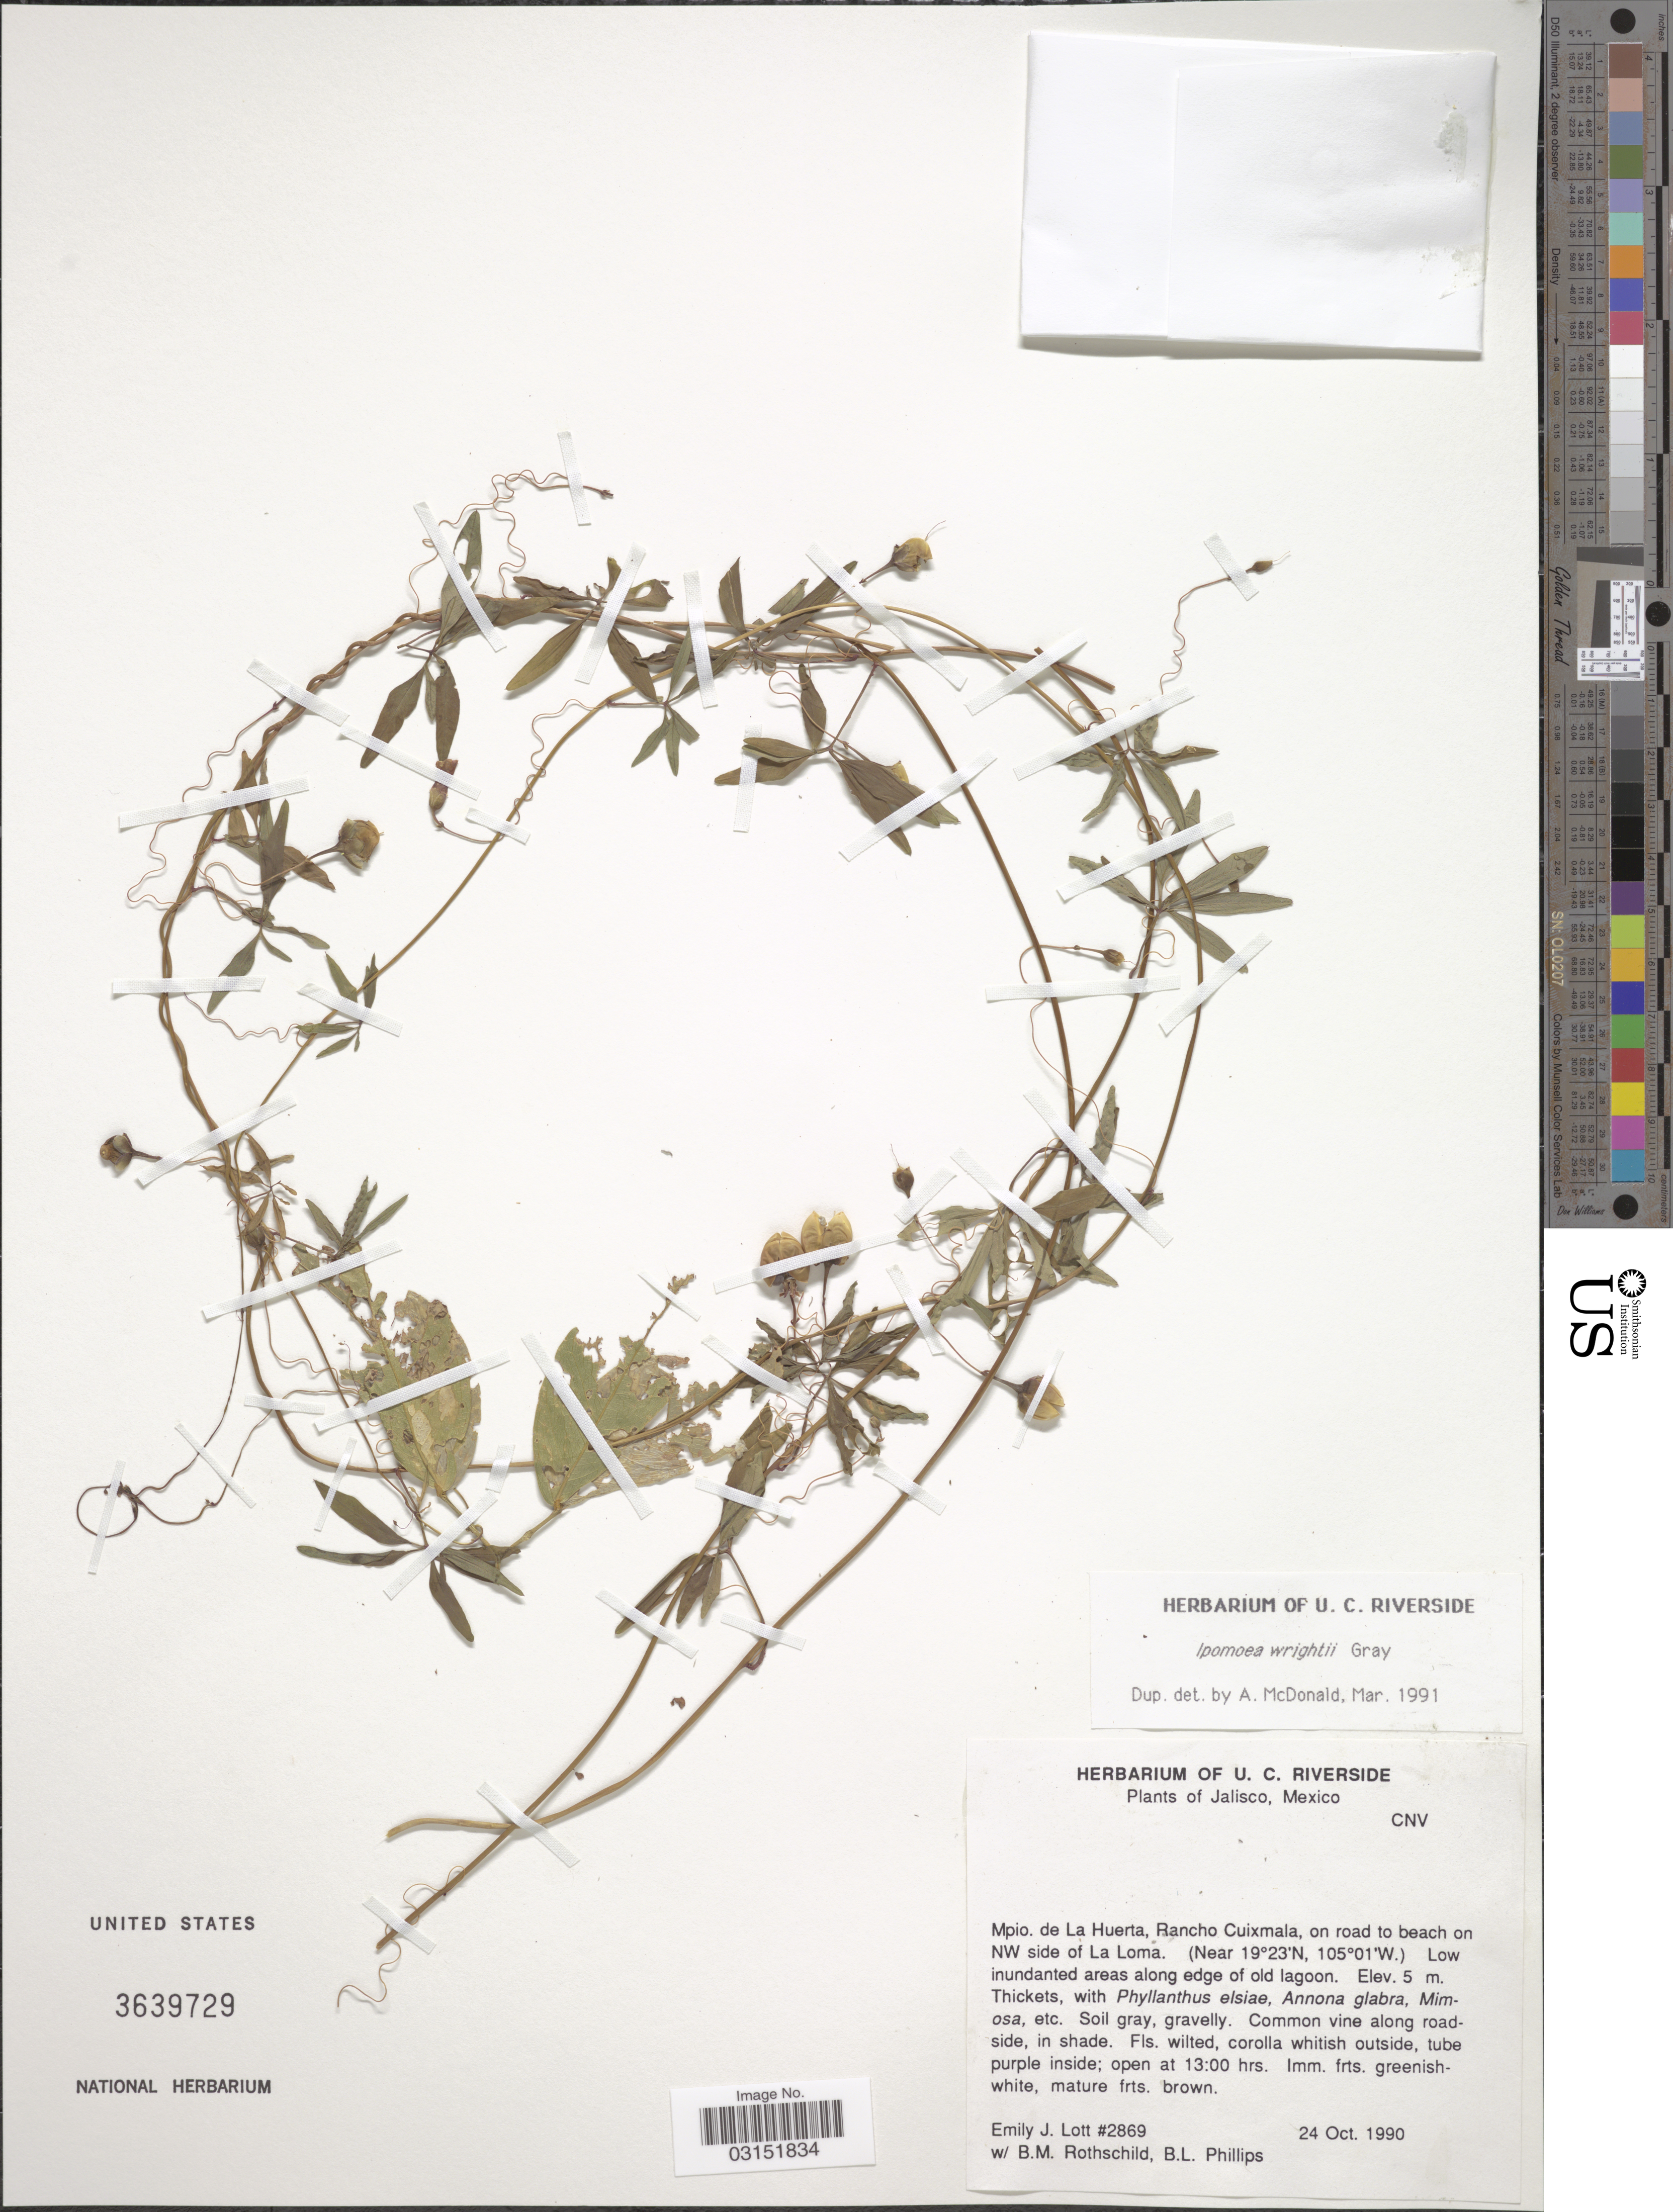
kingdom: Plantae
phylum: Tracheophyta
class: Magnoliopsida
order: Solanales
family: Convolvulaceae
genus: Ipomoea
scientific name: Ipomoea wrightii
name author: A. Gray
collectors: E. J. Lott, B. Rothschild & B. L. Phillips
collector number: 2869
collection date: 1990-10-24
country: Mexico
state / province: Jalisco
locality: Mpio de La Huerta, Rancho Cuixmala, on road to beach on NW side of La Loma.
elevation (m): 5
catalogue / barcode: US 3639729